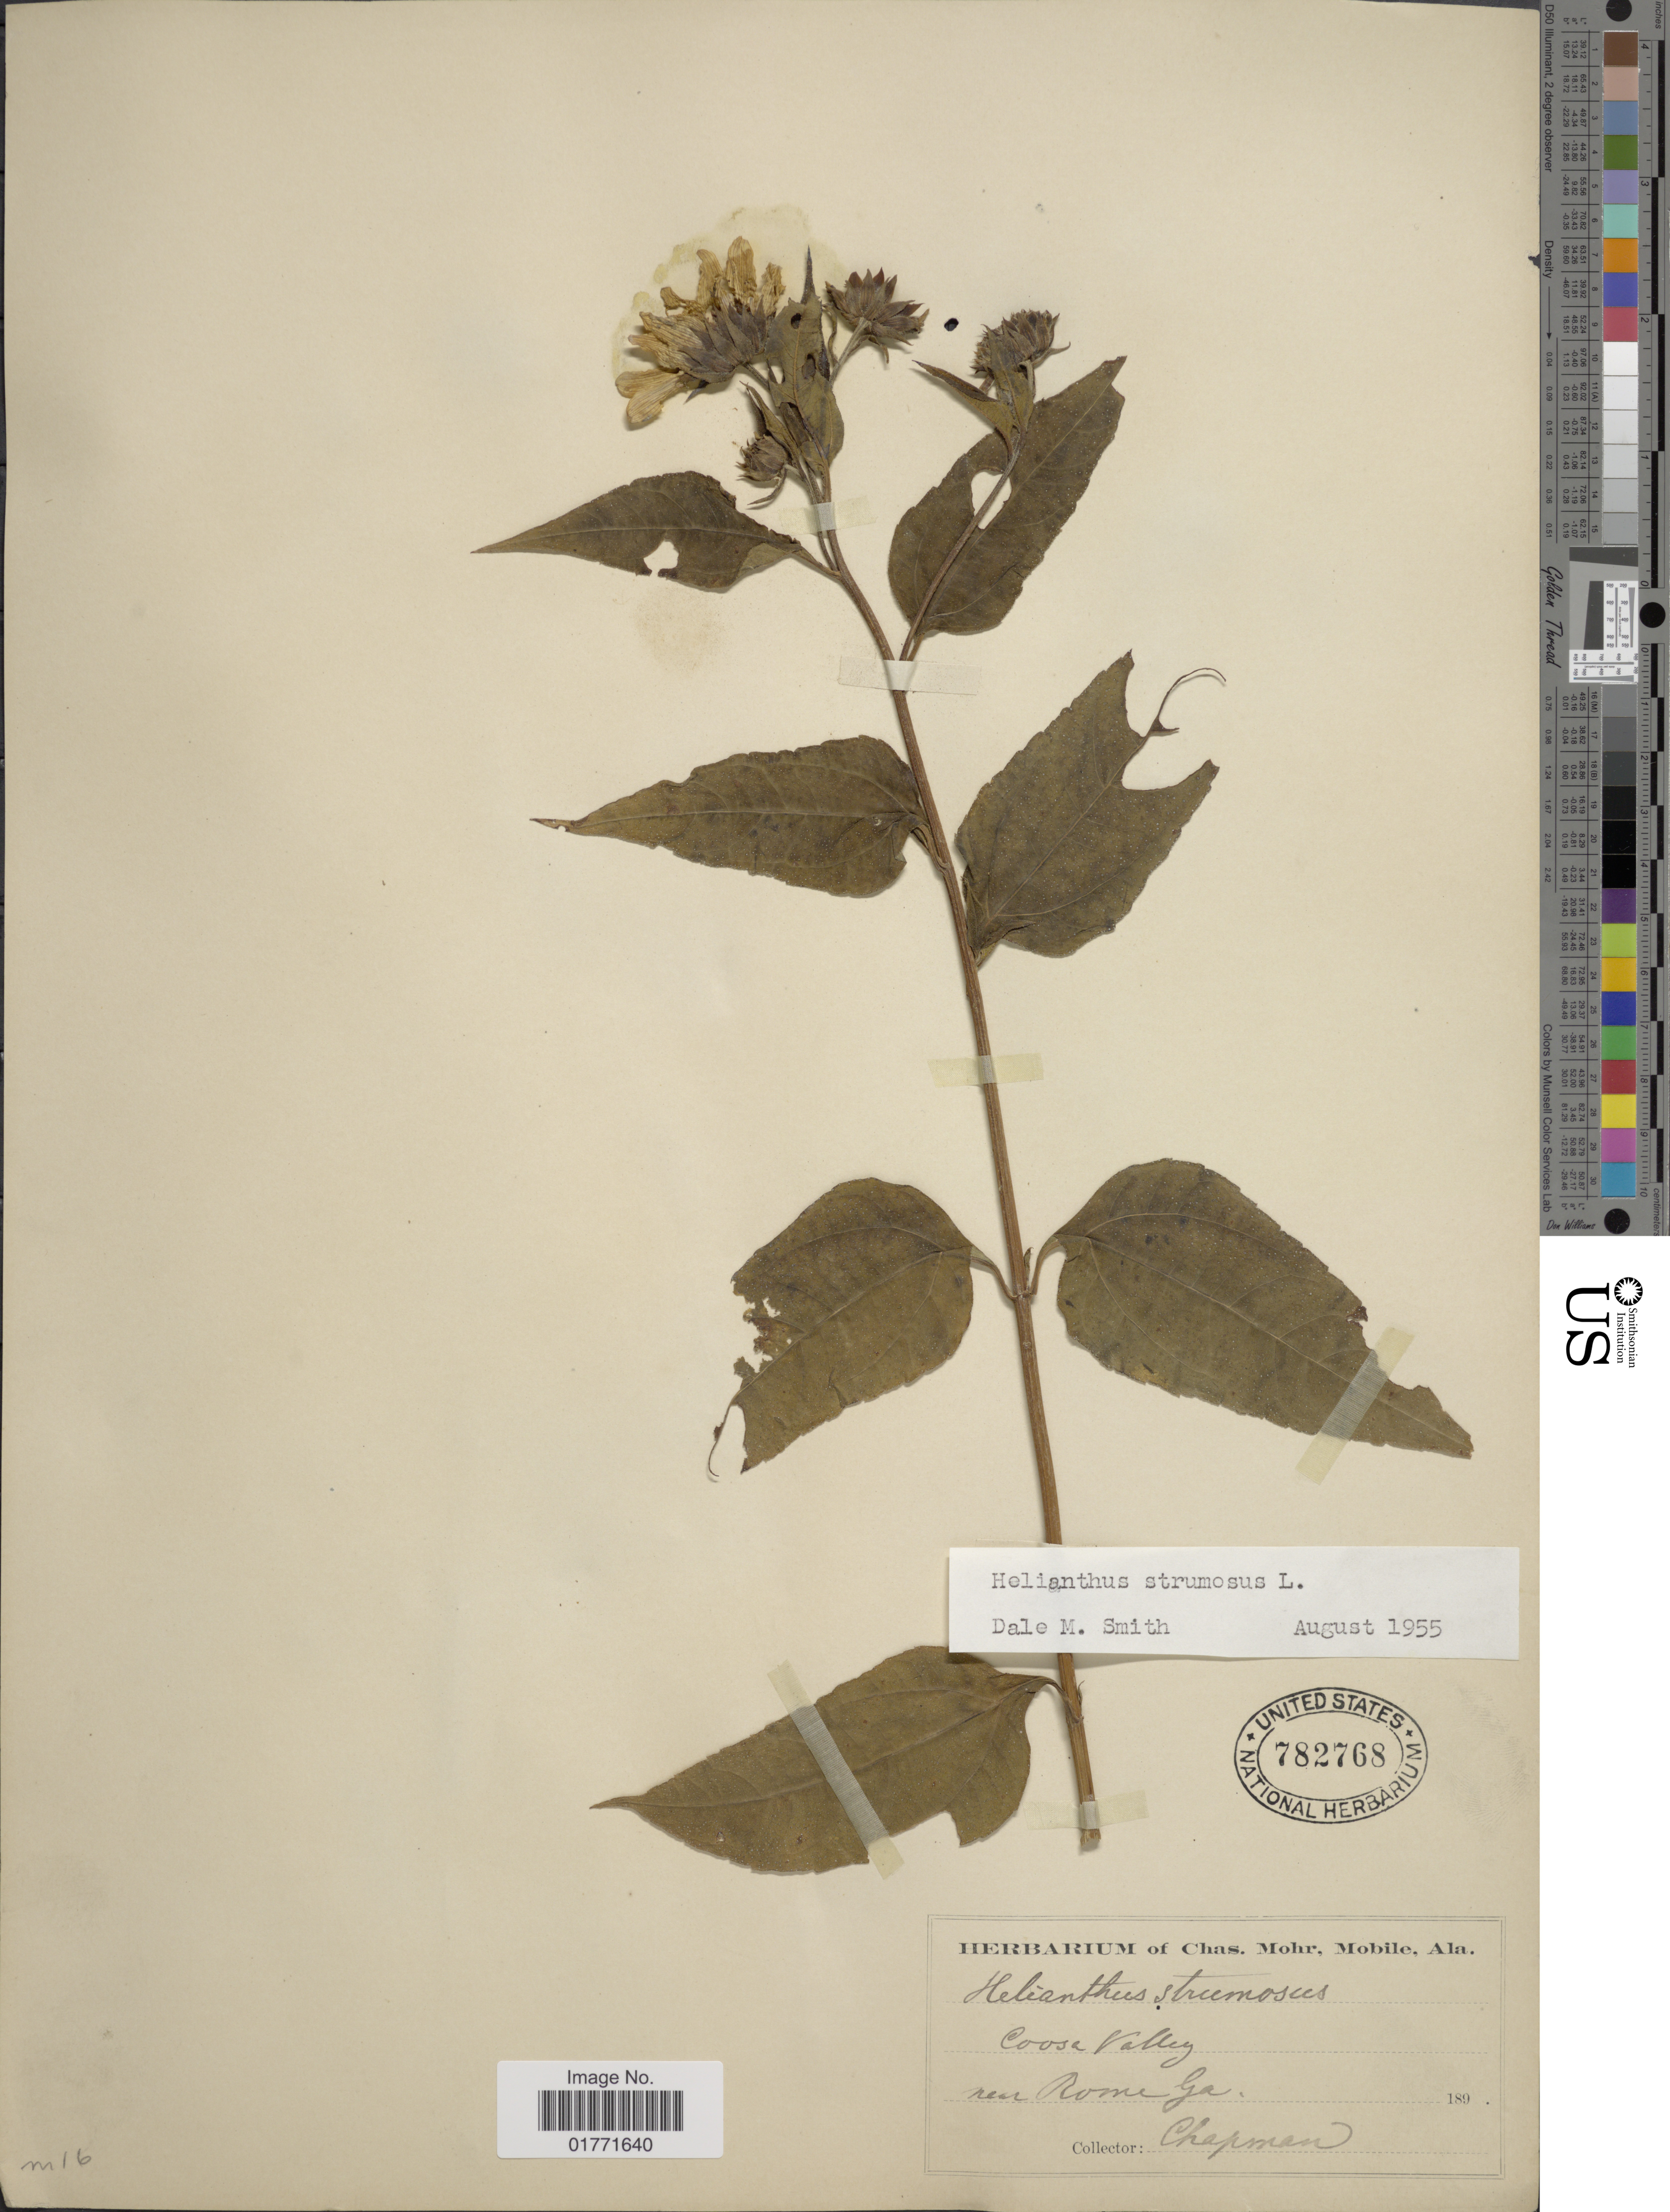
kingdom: Plantae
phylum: Tracheophyta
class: Magnoliopsida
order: Asterales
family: Asteraceae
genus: Helianthus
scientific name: Helianthus strumosus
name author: L.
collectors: A. Chapman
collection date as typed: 189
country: United States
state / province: Georgia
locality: Coose Valley, near Rome Ga.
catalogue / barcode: US 782768